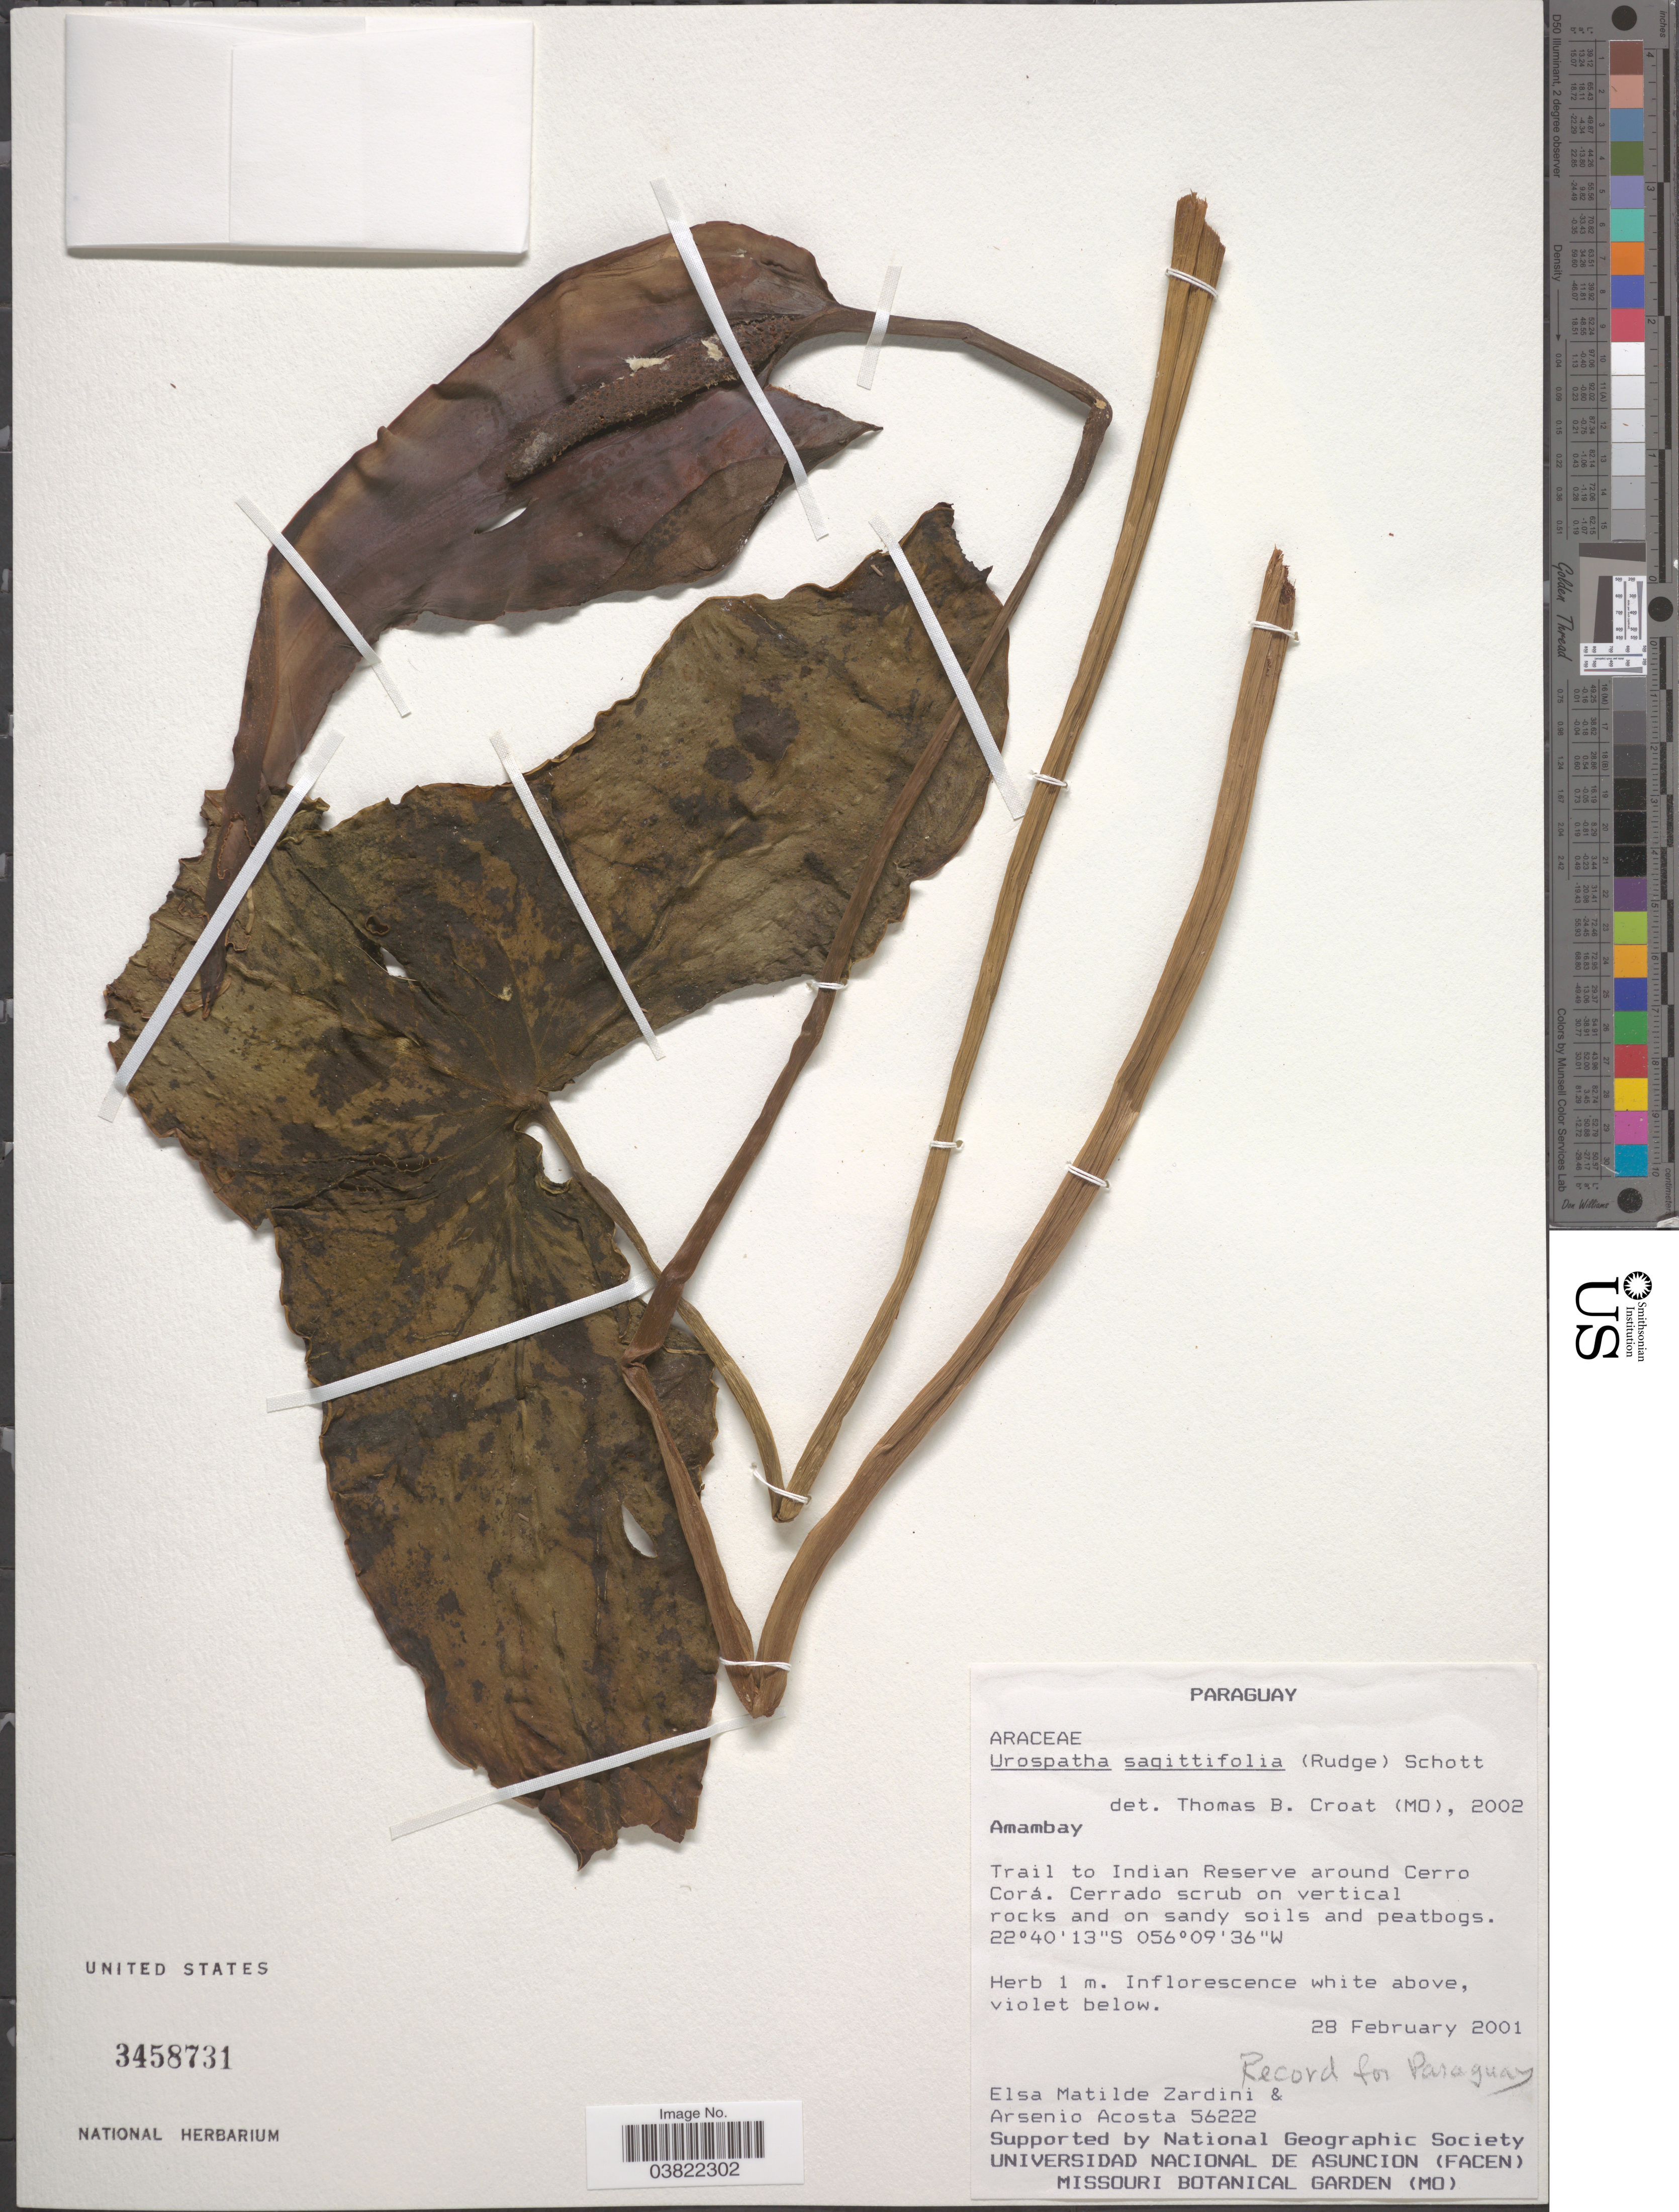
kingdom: Plantae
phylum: Tracheophyta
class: Liliopsida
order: Alismatales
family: Araceae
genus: Urospatha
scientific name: Urospatha sagittifolia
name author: (Rudge) Schott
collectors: E. M. Zardini & A. Acosta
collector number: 56222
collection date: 2001-02-28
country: Paraguay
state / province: Amambay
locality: Trail to Indian Reserve around Cerro Corá.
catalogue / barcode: US 3458731